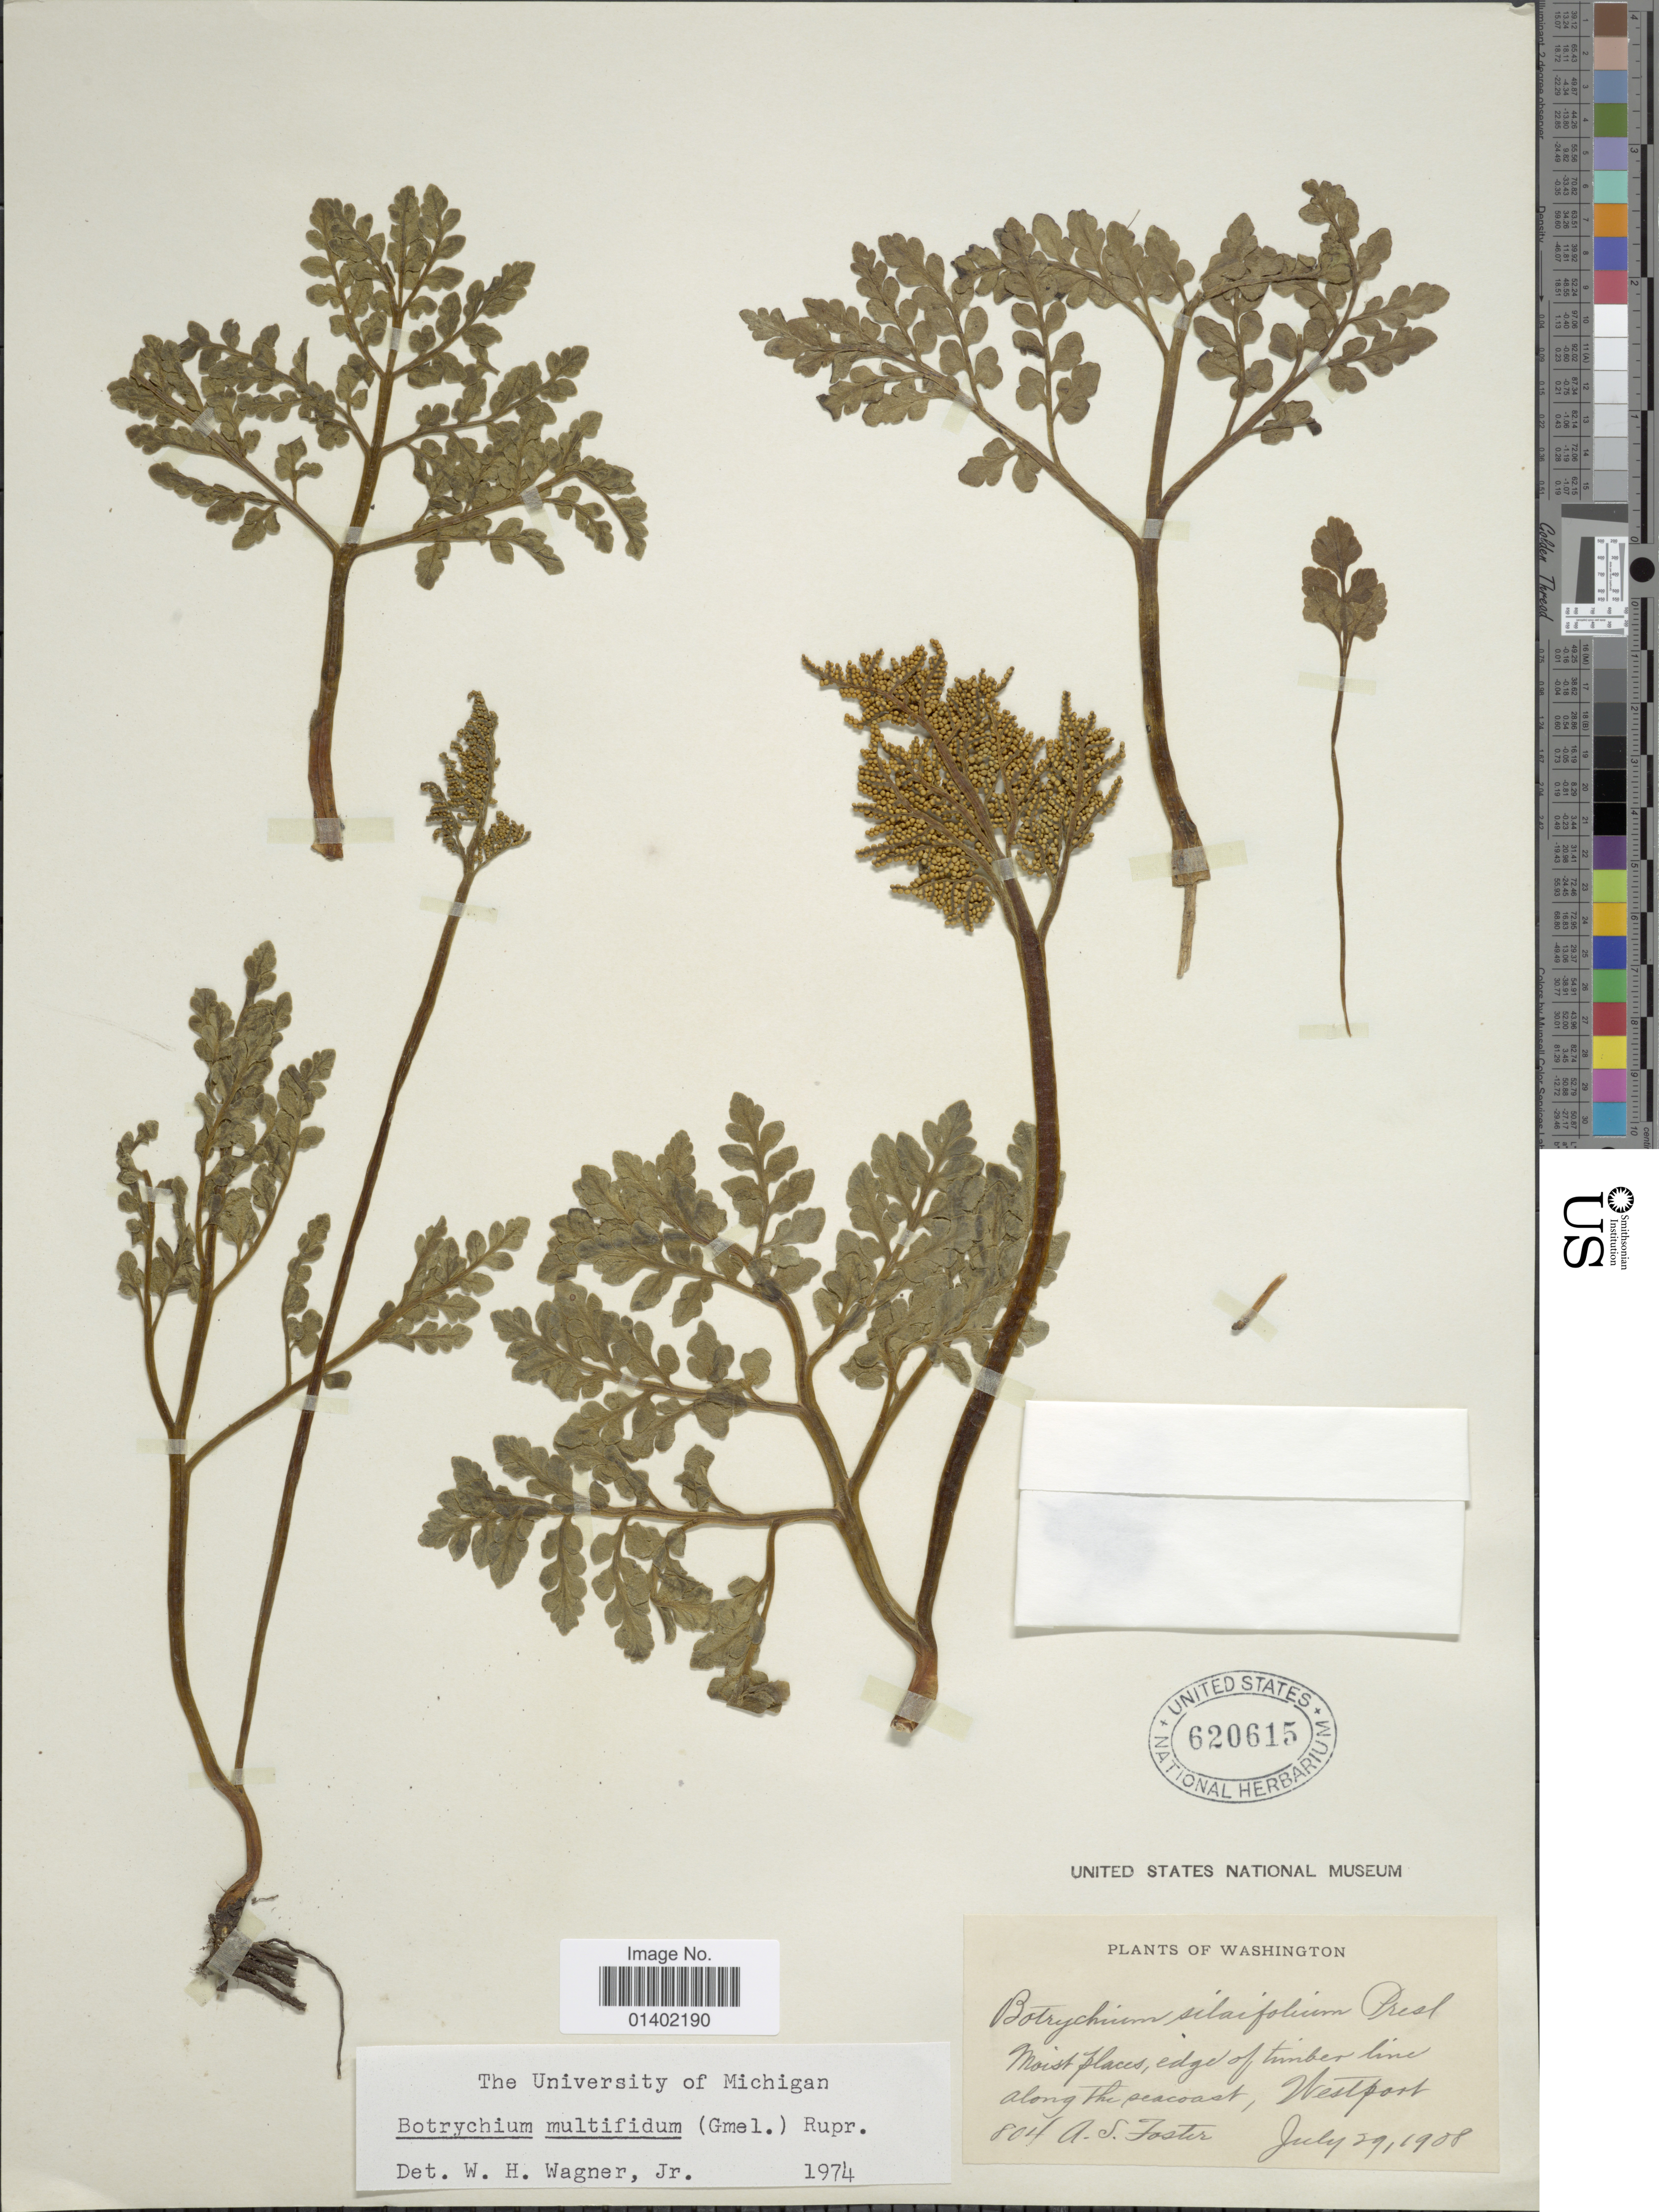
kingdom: Plantae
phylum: Tracheophyta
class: Polypodiopsida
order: Ophioglossales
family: Ophioglossaceae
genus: Botrychium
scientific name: Botrychium multifidum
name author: (J.F. Gmel.) Rupr.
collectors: A. S. Foster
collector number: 804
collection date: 1908-07-29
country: United States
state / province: Washington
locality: Plants of Washington, along The peacoast, Westport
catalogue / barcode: US 620615